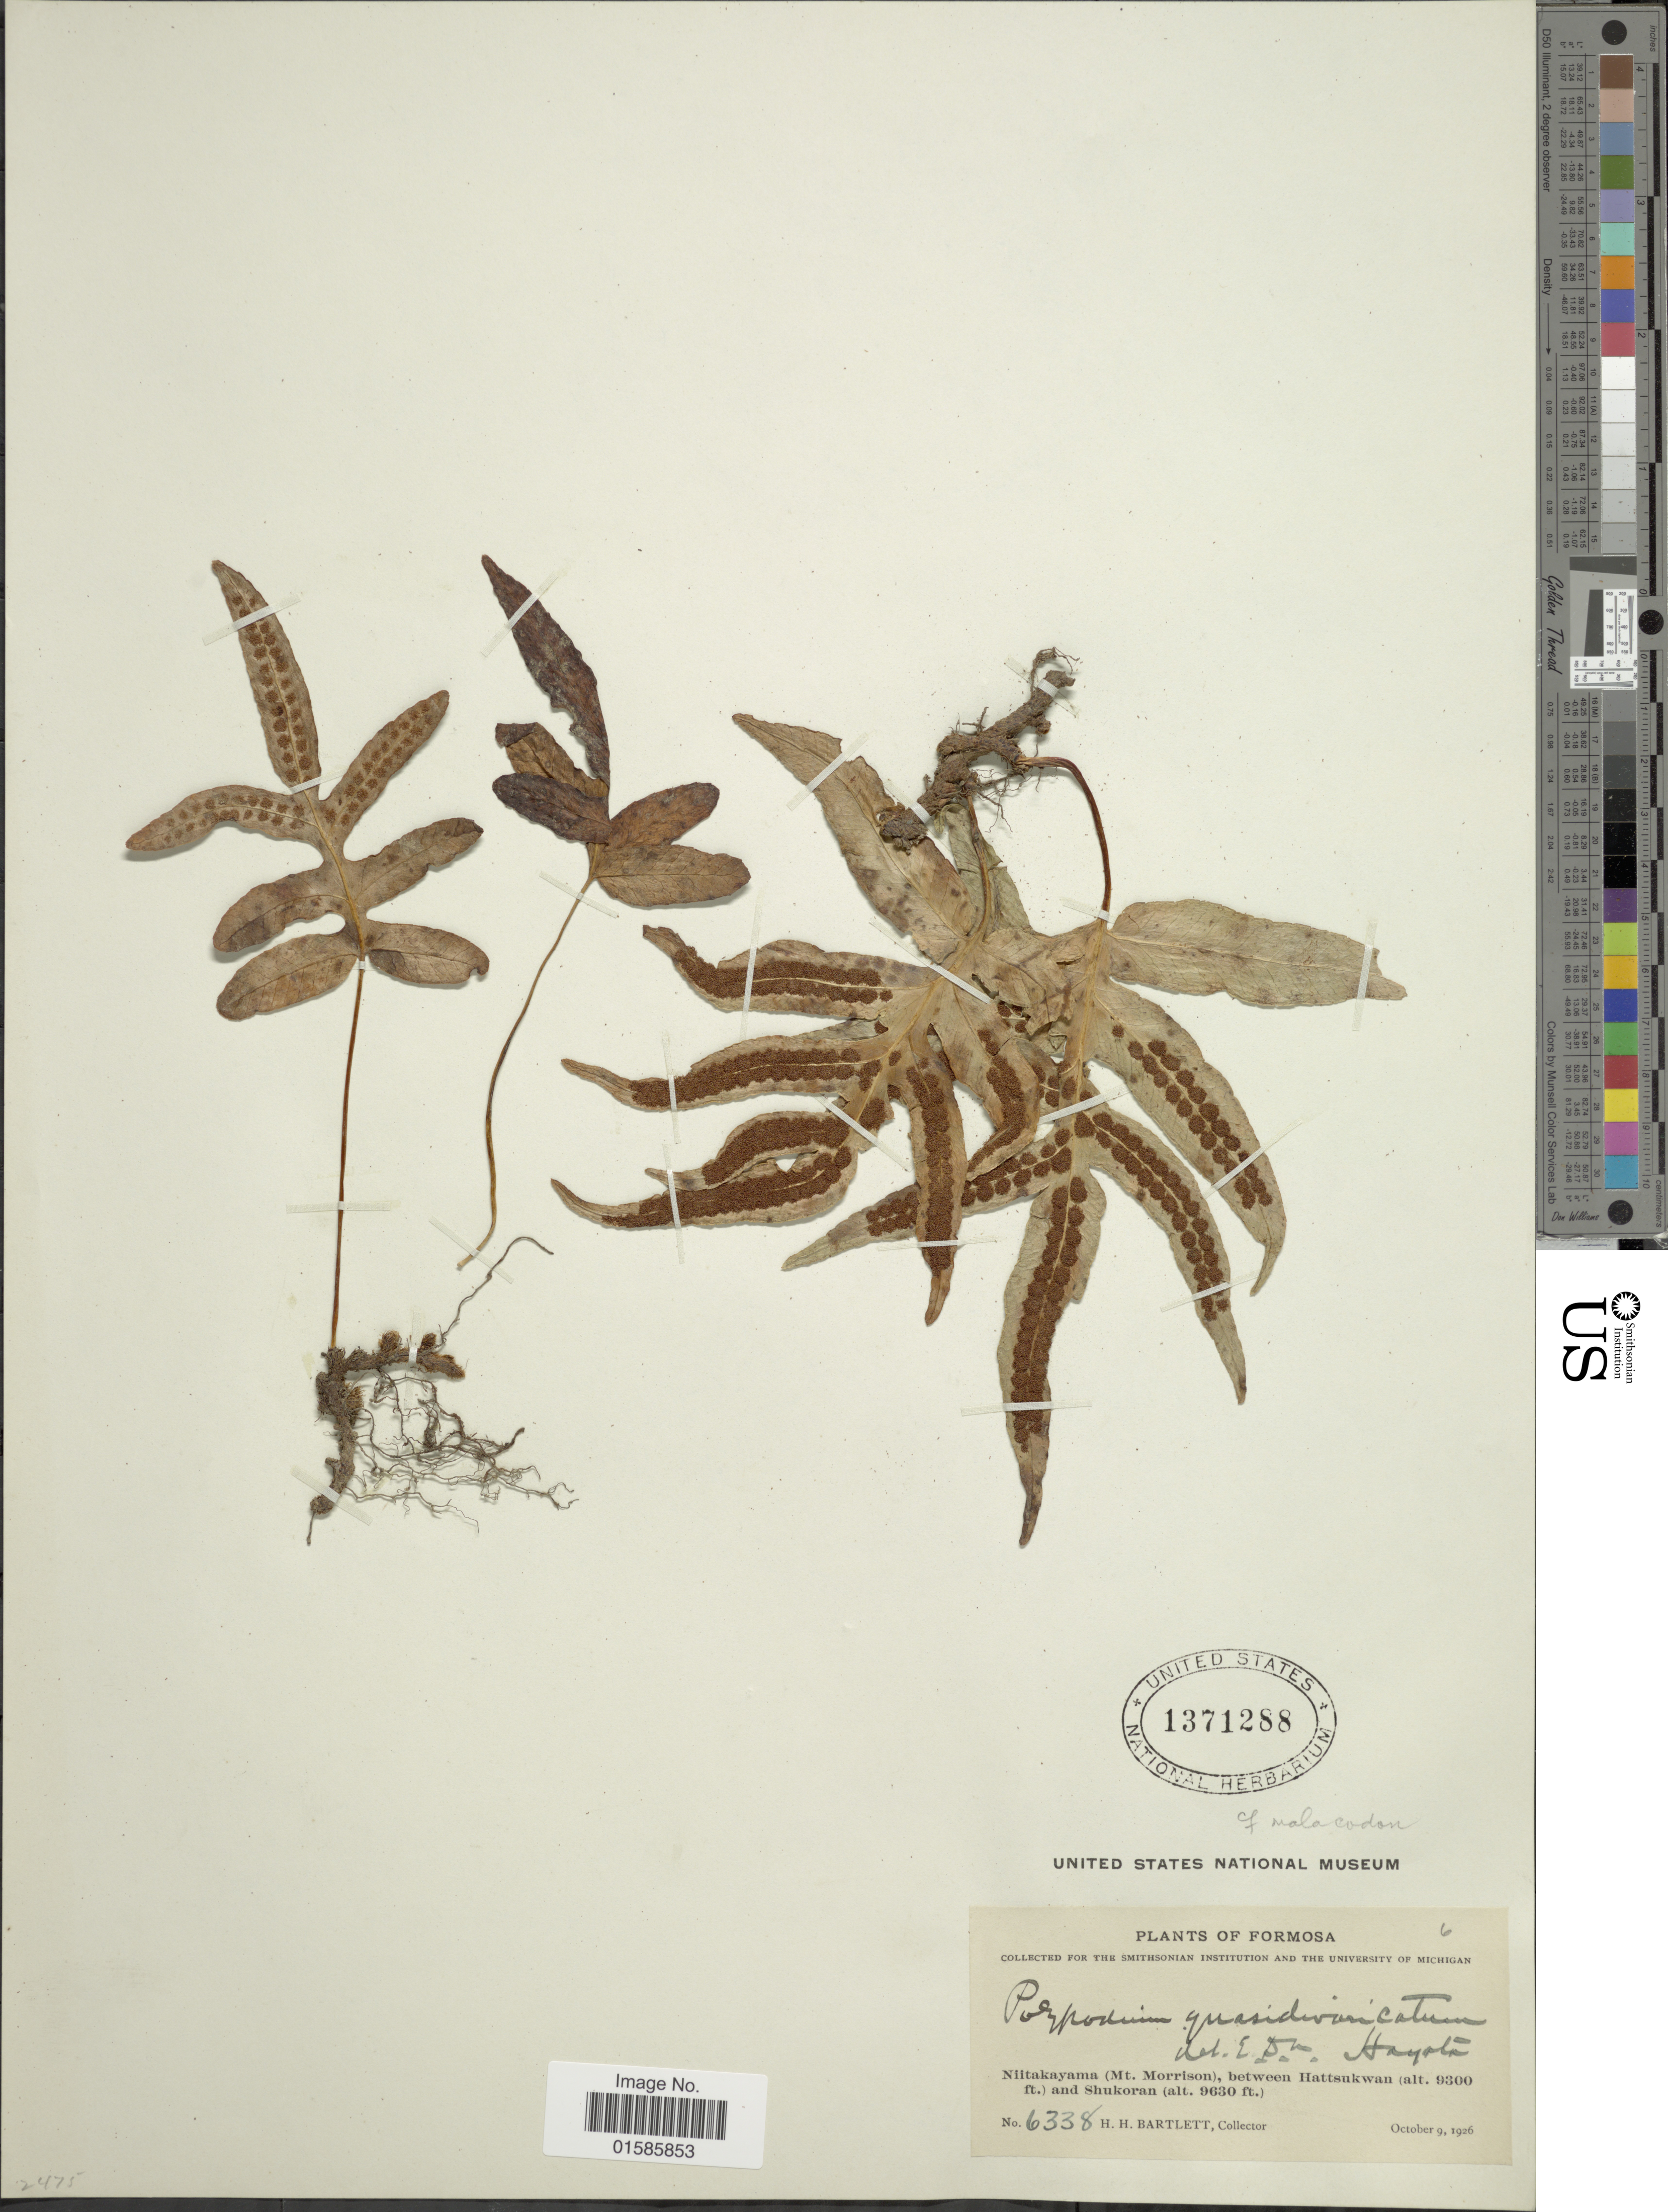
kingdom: Plantae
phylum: Tracheophyta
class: Polypodiopsida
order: Polypodiales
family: Polypodiaceae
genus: Microsorum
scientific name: Microsorum malacodon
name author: (Hook.)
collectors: H. H. Bartlett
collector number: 6338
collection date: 1926-10-09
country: Taiwan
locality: Niitakayama (Mt. Morrison)< between Hattsukwan and Shukoran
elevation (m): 2835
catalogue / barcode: US 1371288